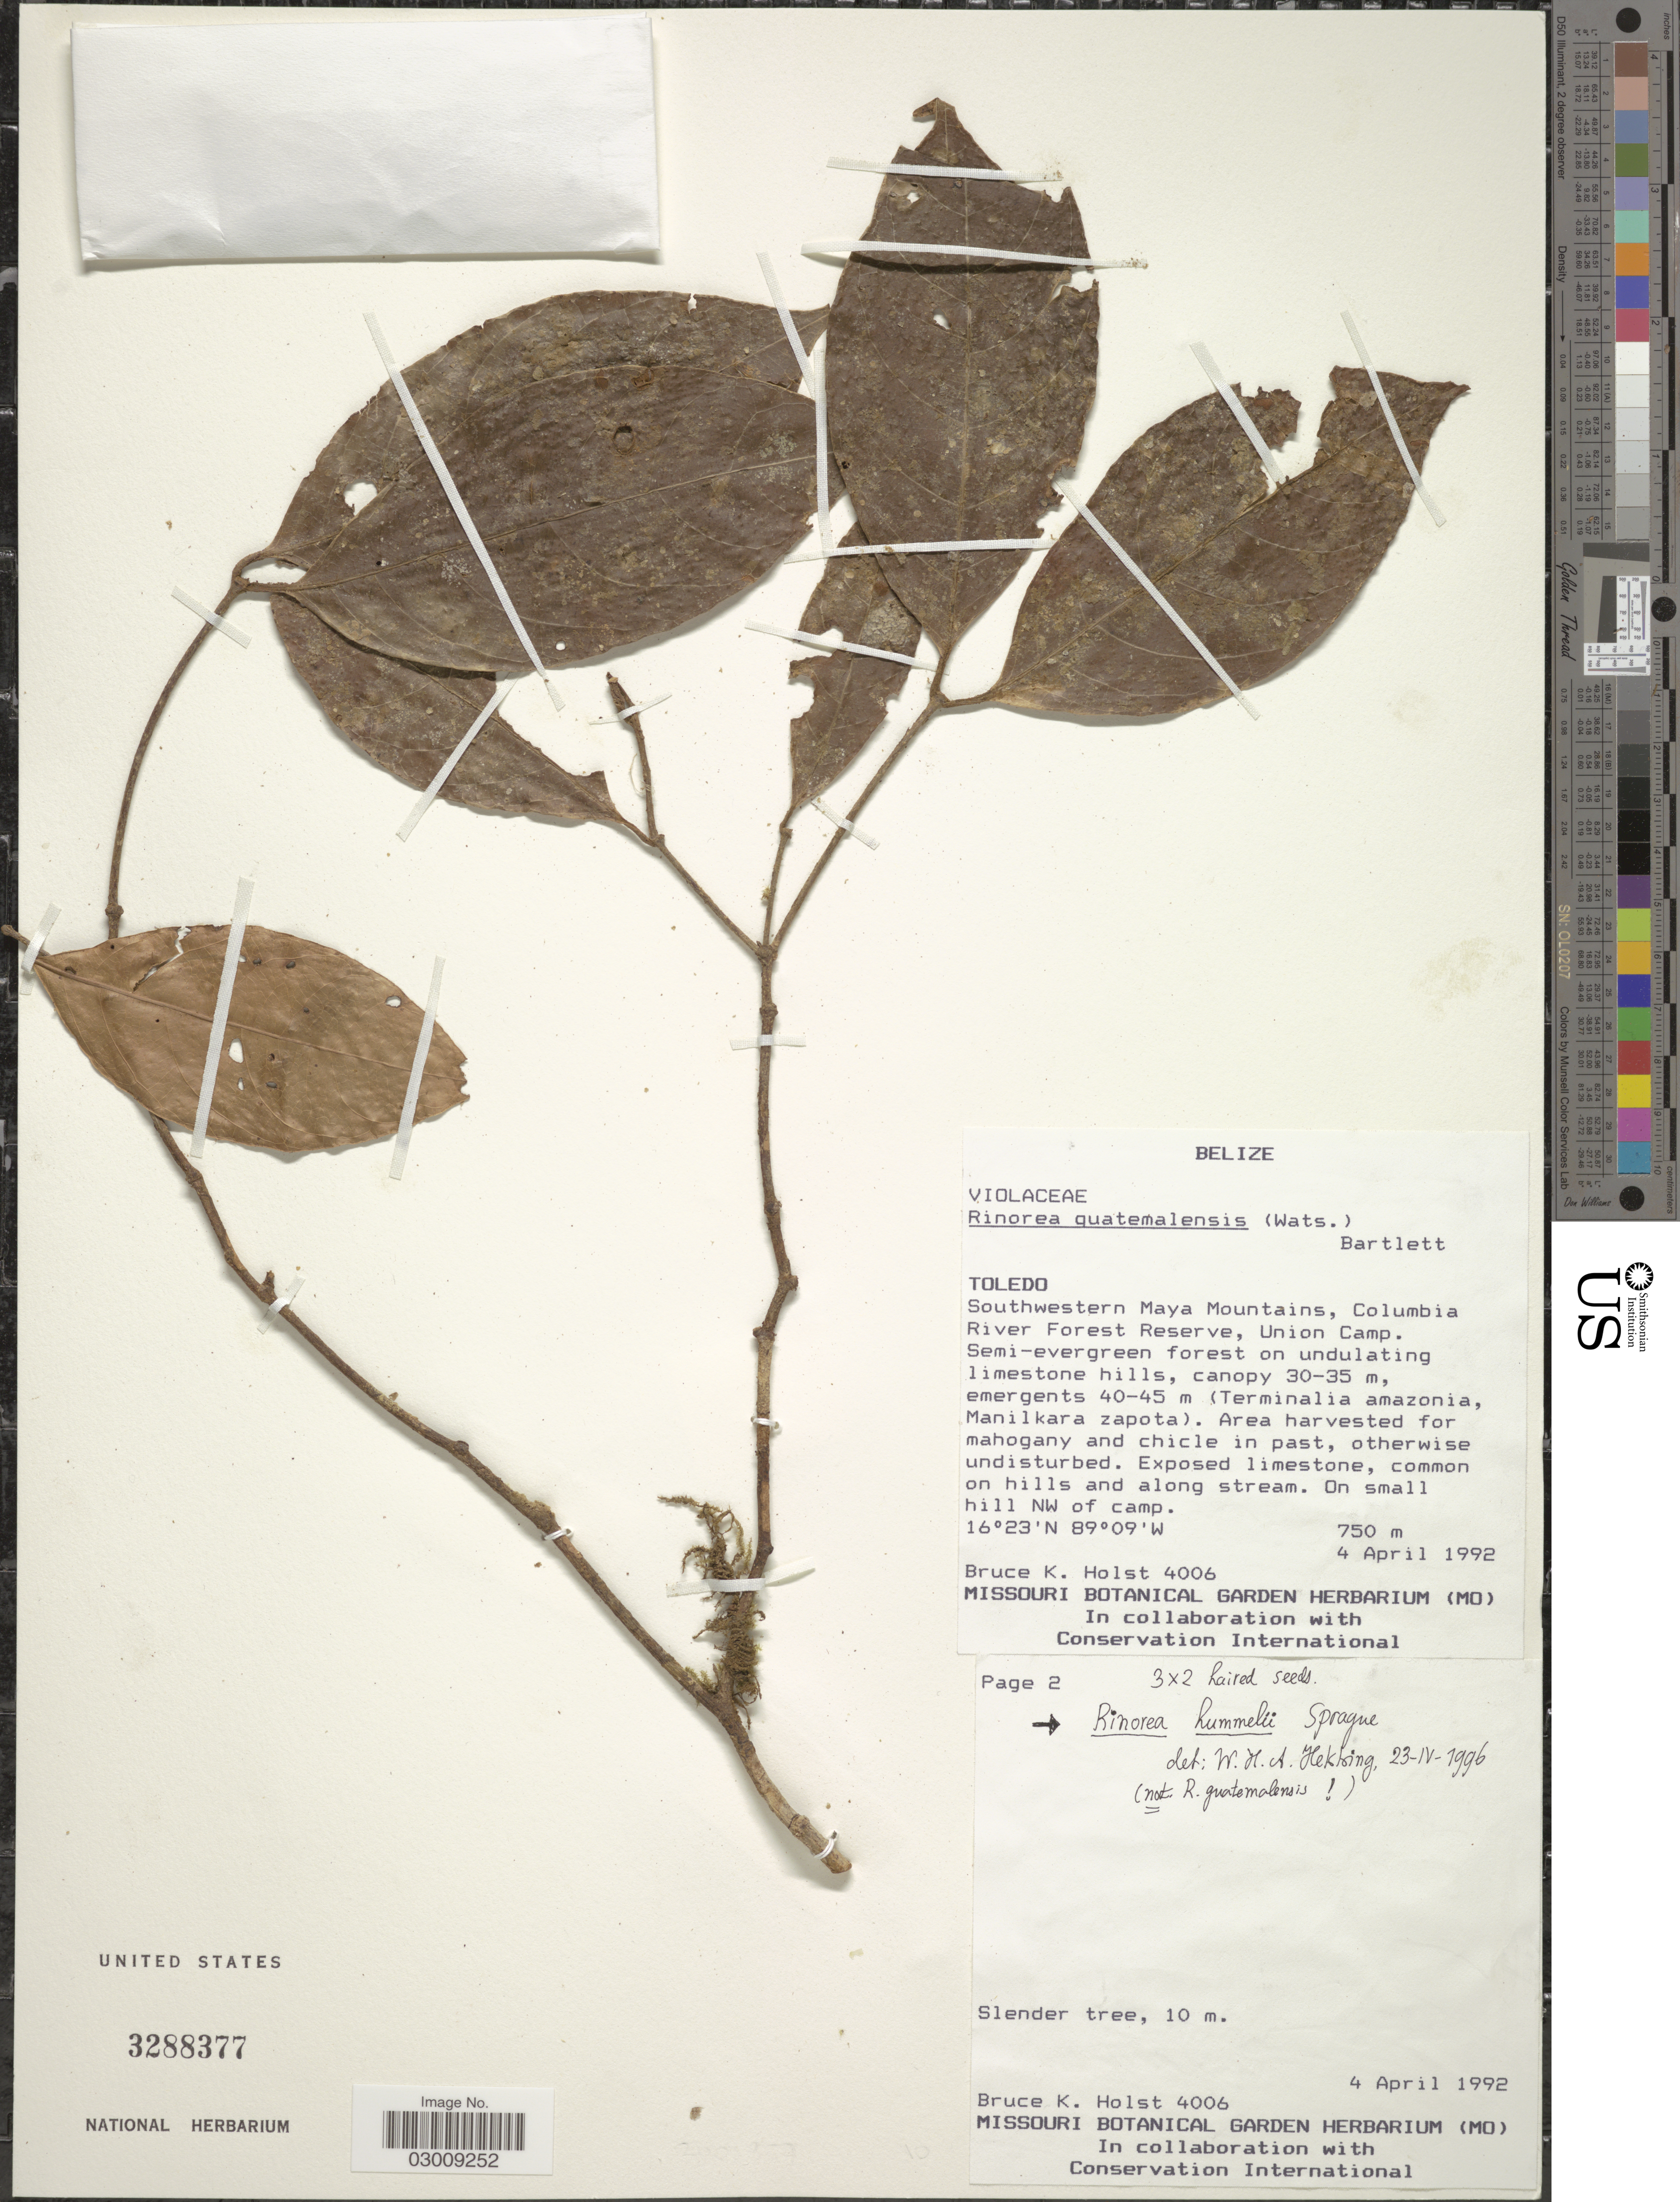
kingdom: Plantae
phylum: Tracheophyta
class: Magnoliopsida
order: Malpighiales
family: Violaceae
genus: Rinorea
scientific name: Rinorea hummelii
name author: Sprague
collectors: B. Holst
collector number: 4006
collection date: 1992-04-04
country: Belize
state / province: Toledo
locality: Southwestern Maya Mountains, Columbia River Forest Reserve, Union Camp. On small hill NW of camp.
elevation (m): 750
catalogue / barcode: US 3288377